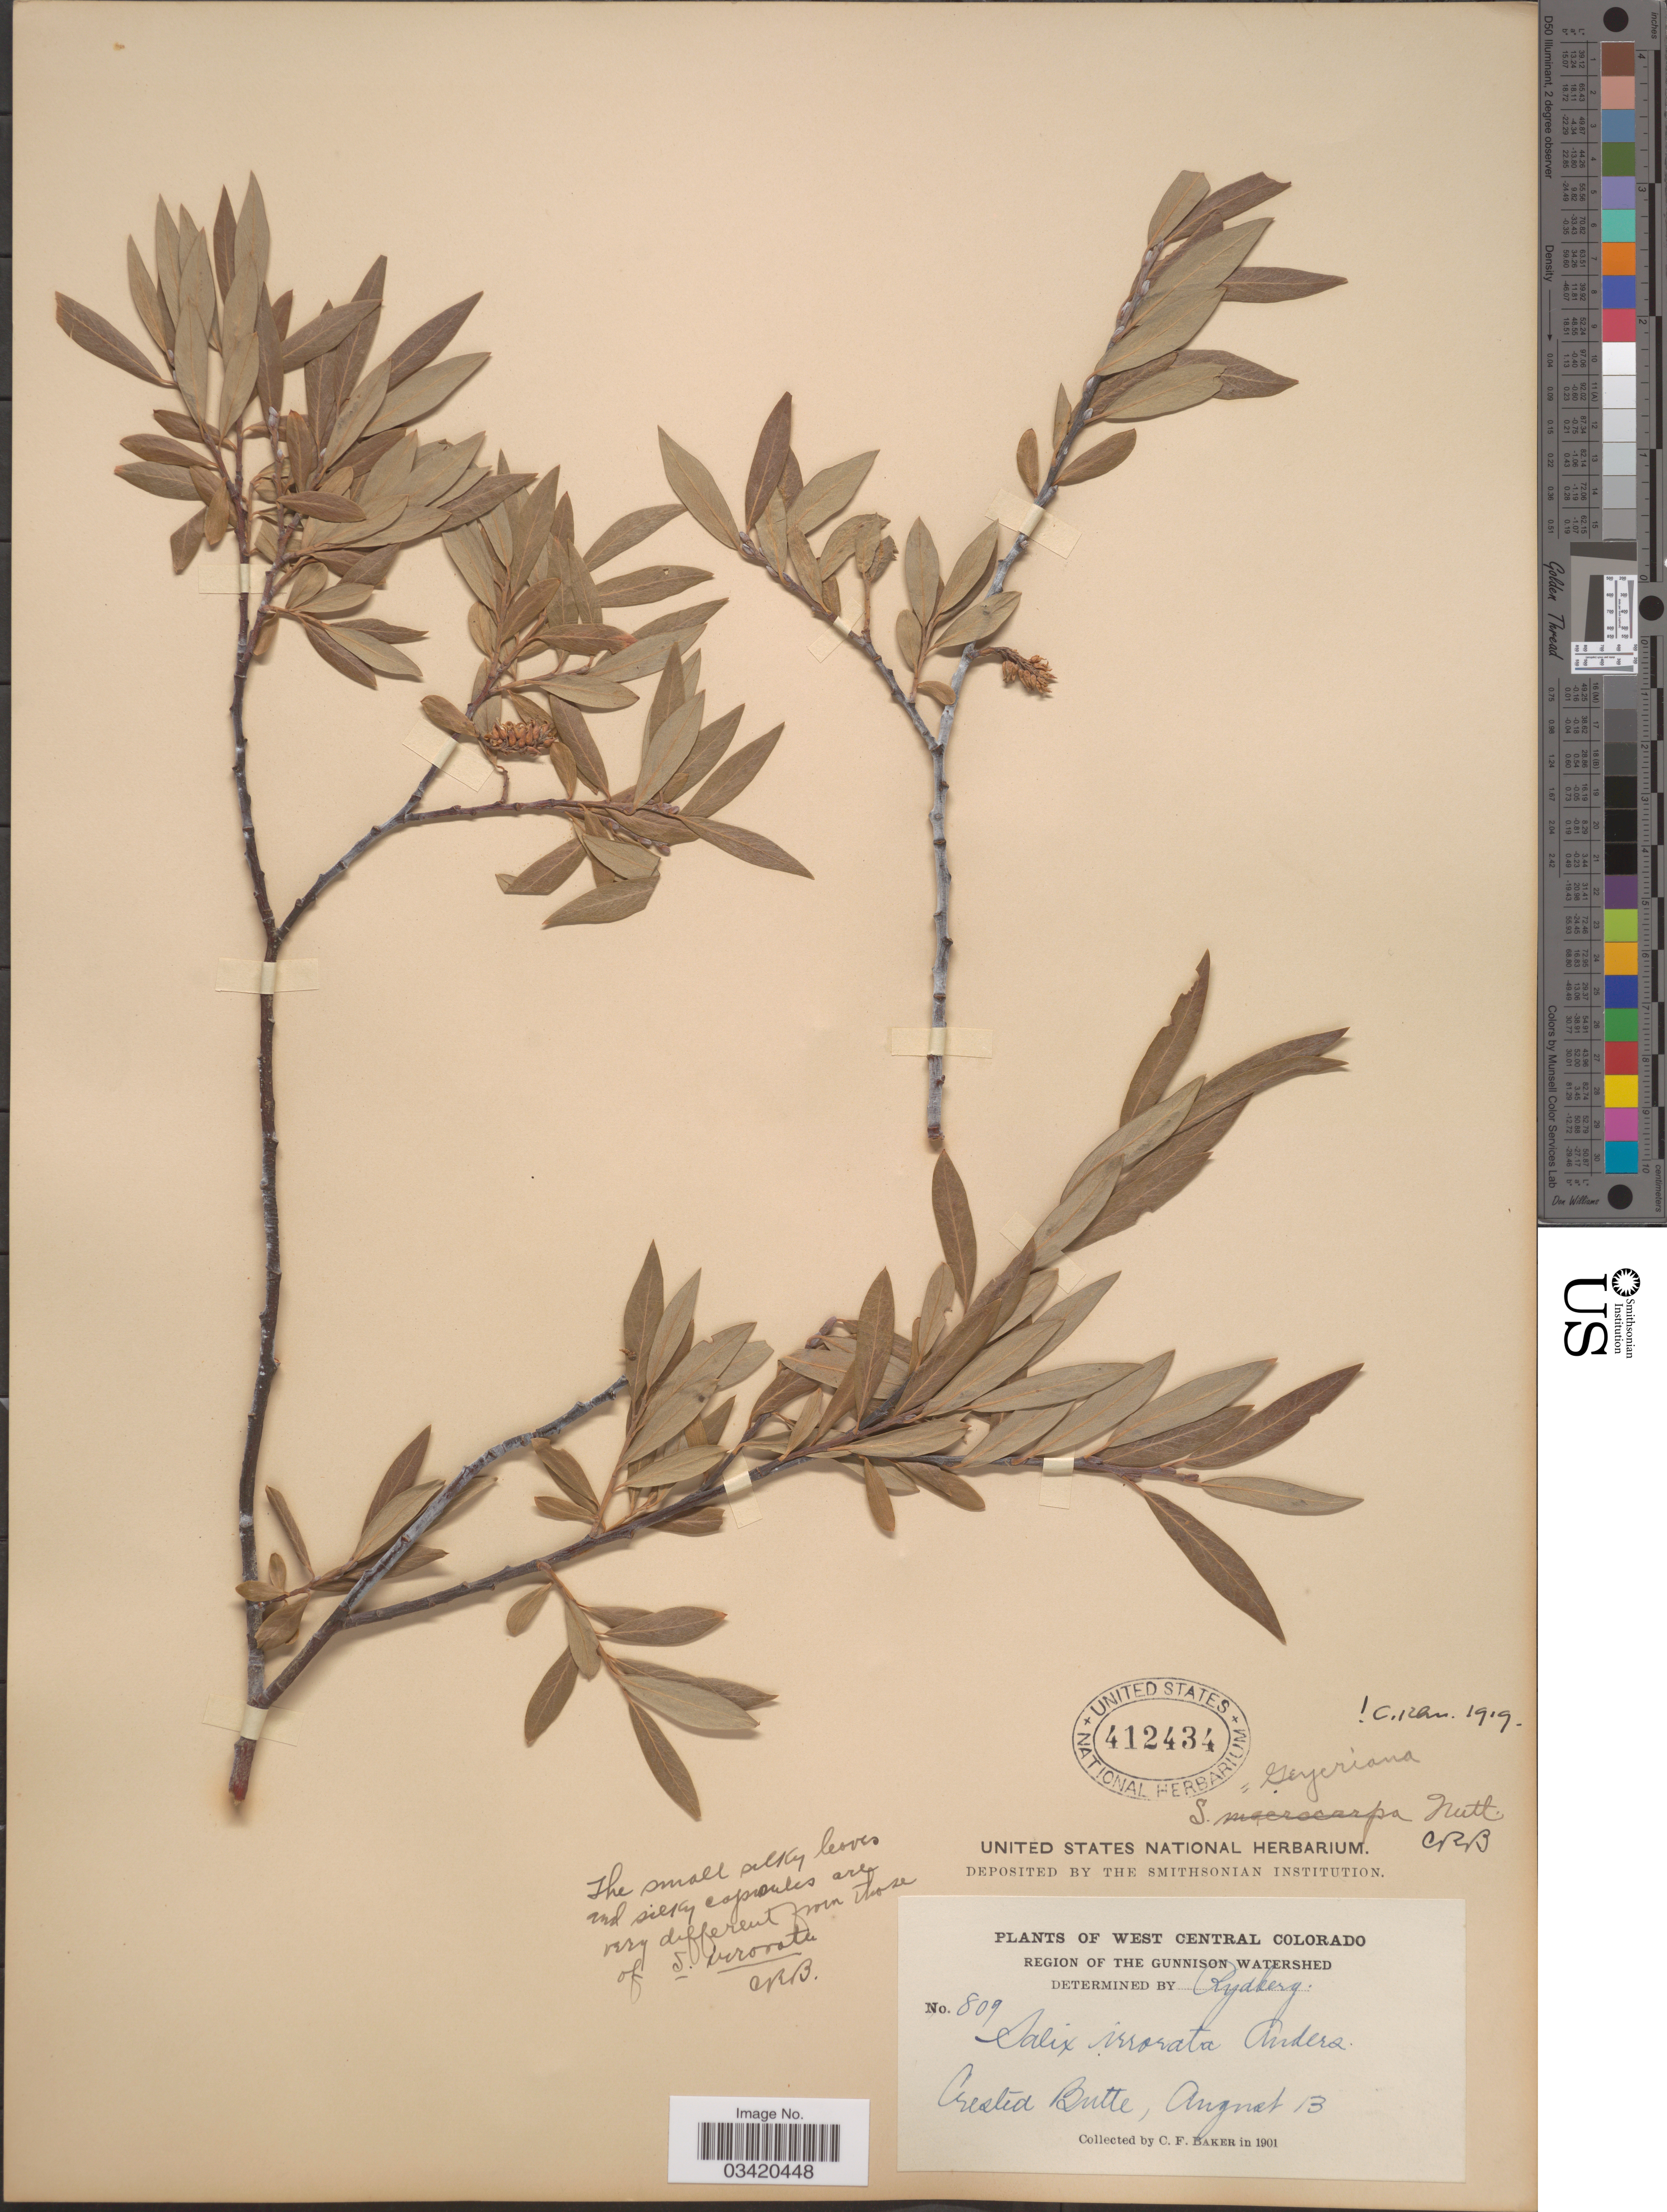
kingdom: Plantae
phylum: Tracheophyta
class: Magnoliopsida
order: Malpighiales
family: Salicaceae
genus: Salix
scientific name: Salix geyeriana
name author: Andersson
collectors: C. F. Baker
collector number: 809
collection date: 1901-08-13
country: United States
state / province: Colorado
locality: West Central Colorado. Region of the Gunnison Watershed. Crested Butte.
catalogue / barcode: US 412434